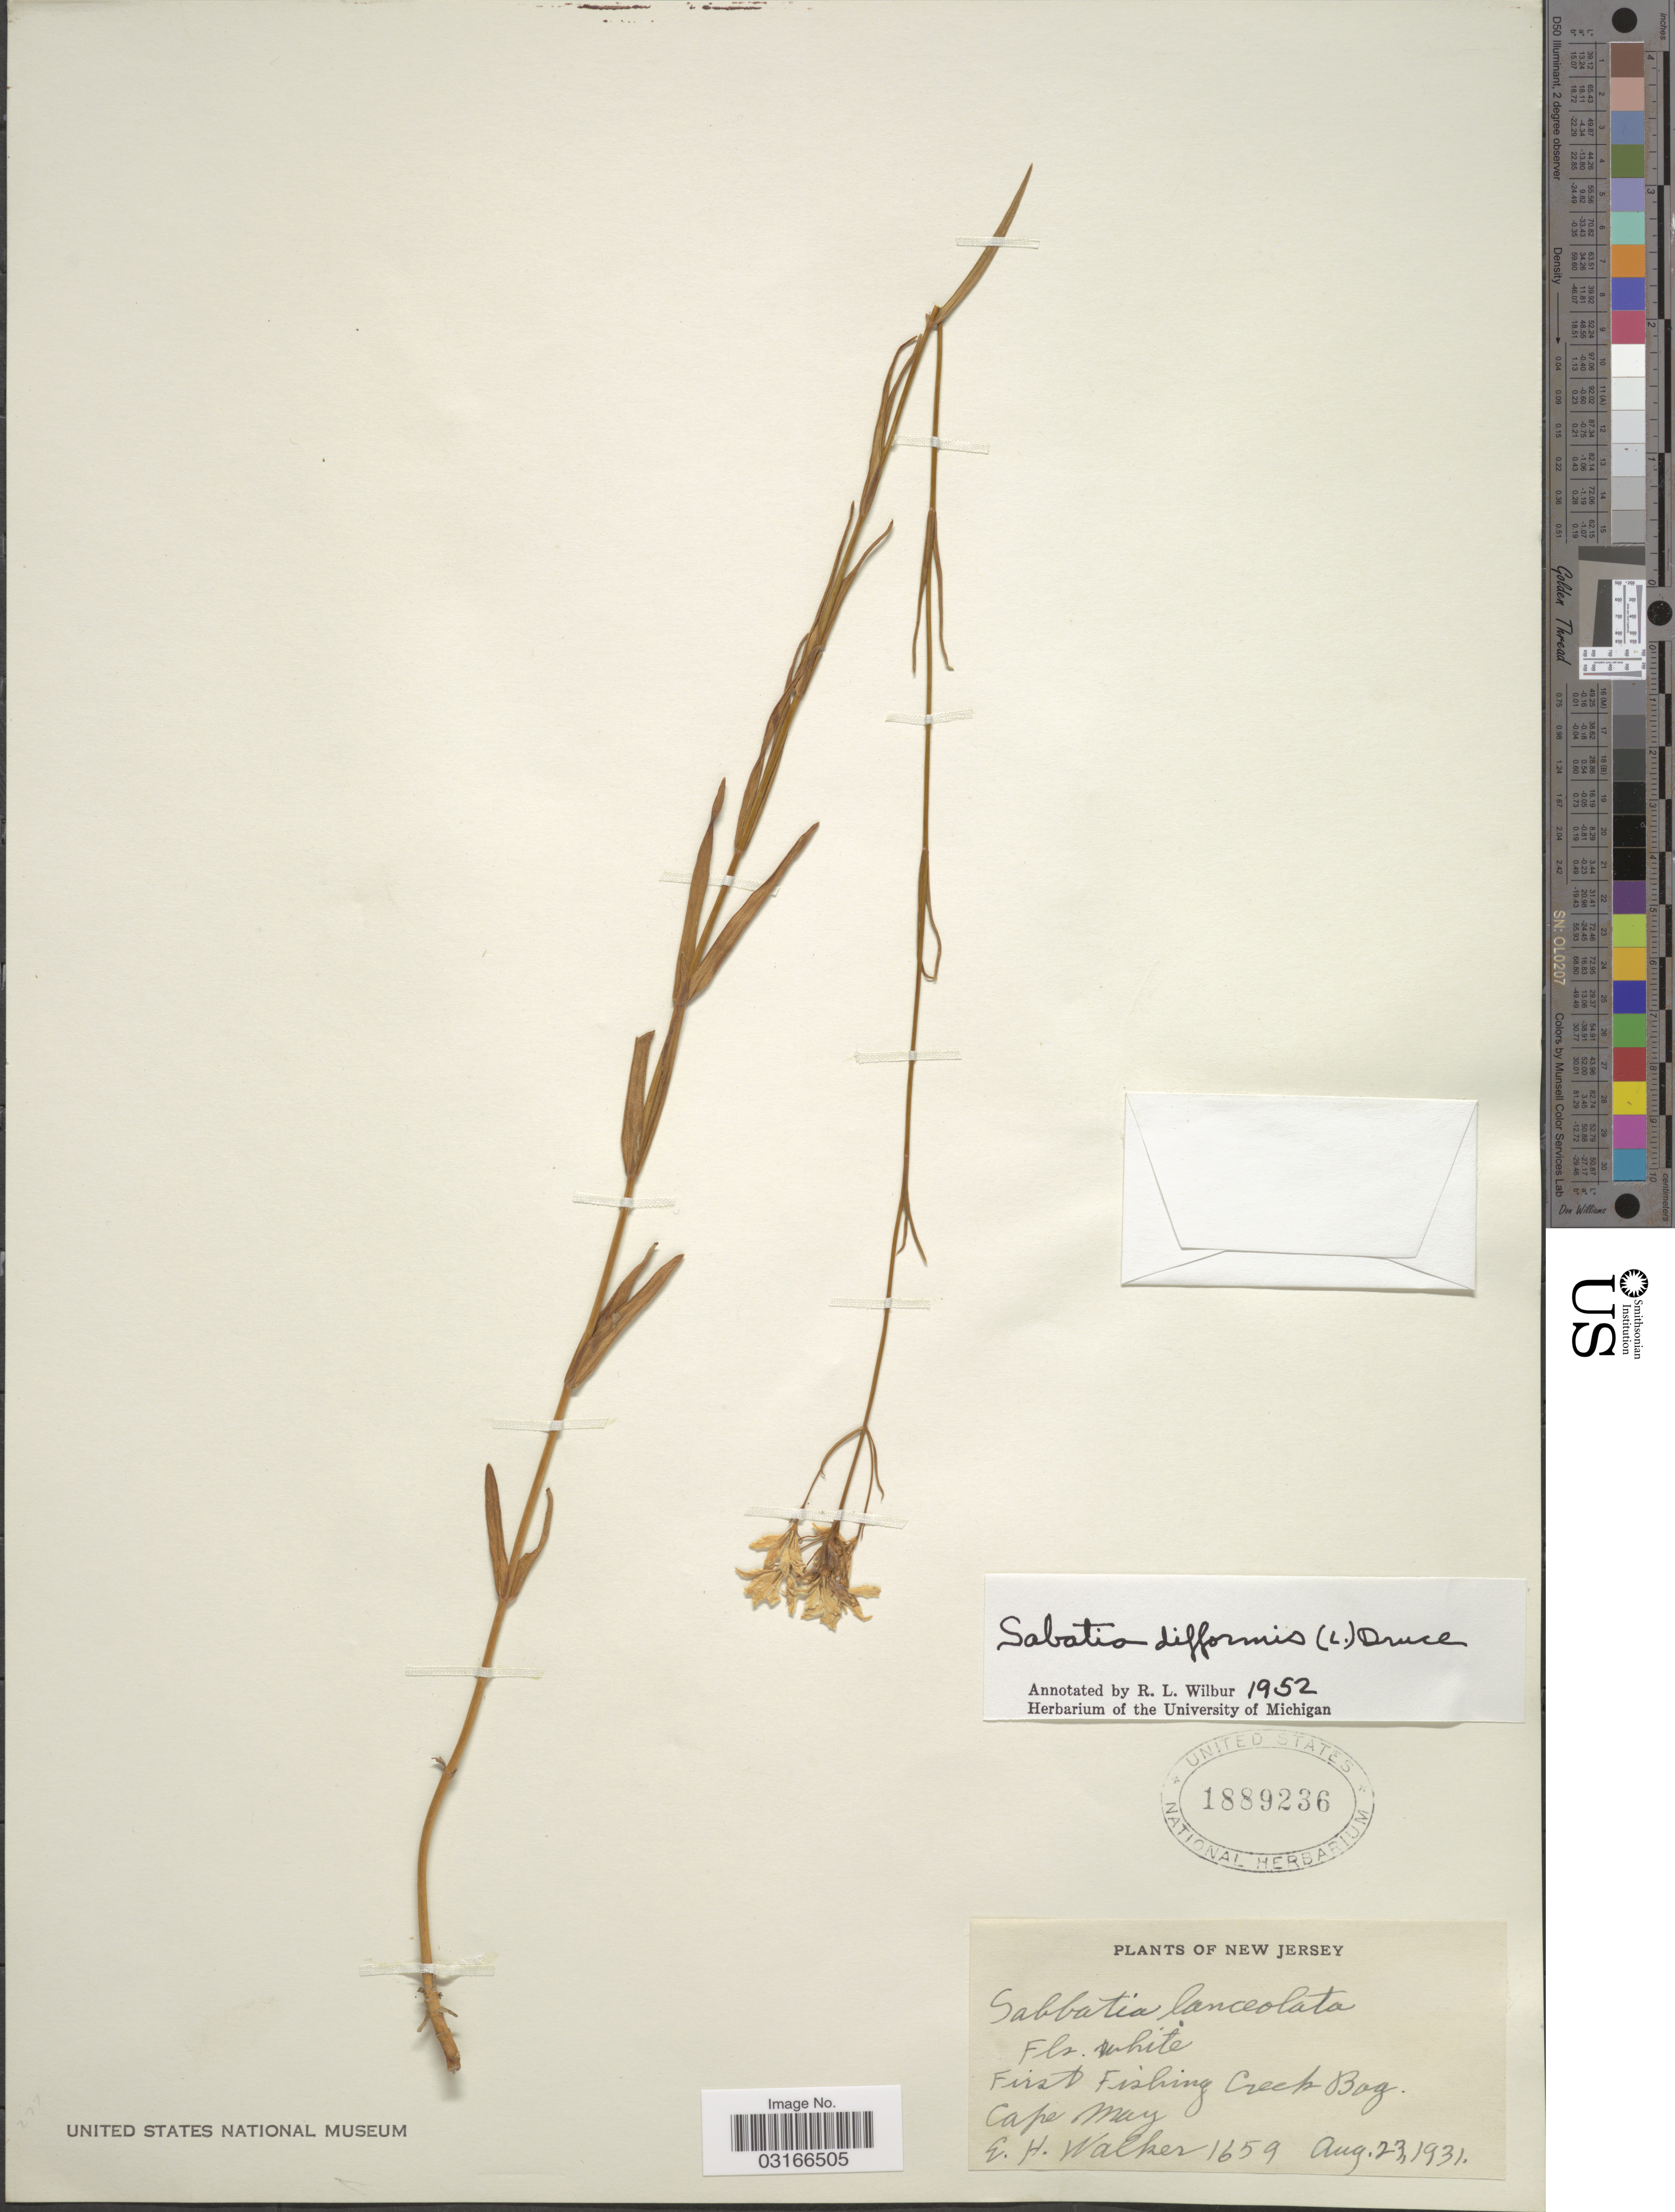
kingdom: Plantae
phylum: Tracheophyta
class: Magnoliopsida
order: Gentianales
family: Gentianaceae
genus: Sabatia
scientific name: Sabatia difformis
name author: (L.) Druce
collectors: E. H. Walker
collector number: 1659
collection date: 1931-08-23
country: United States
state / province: New Jersey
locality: First Fishing Creek Bog, Cape May.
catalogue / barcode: US 1889236